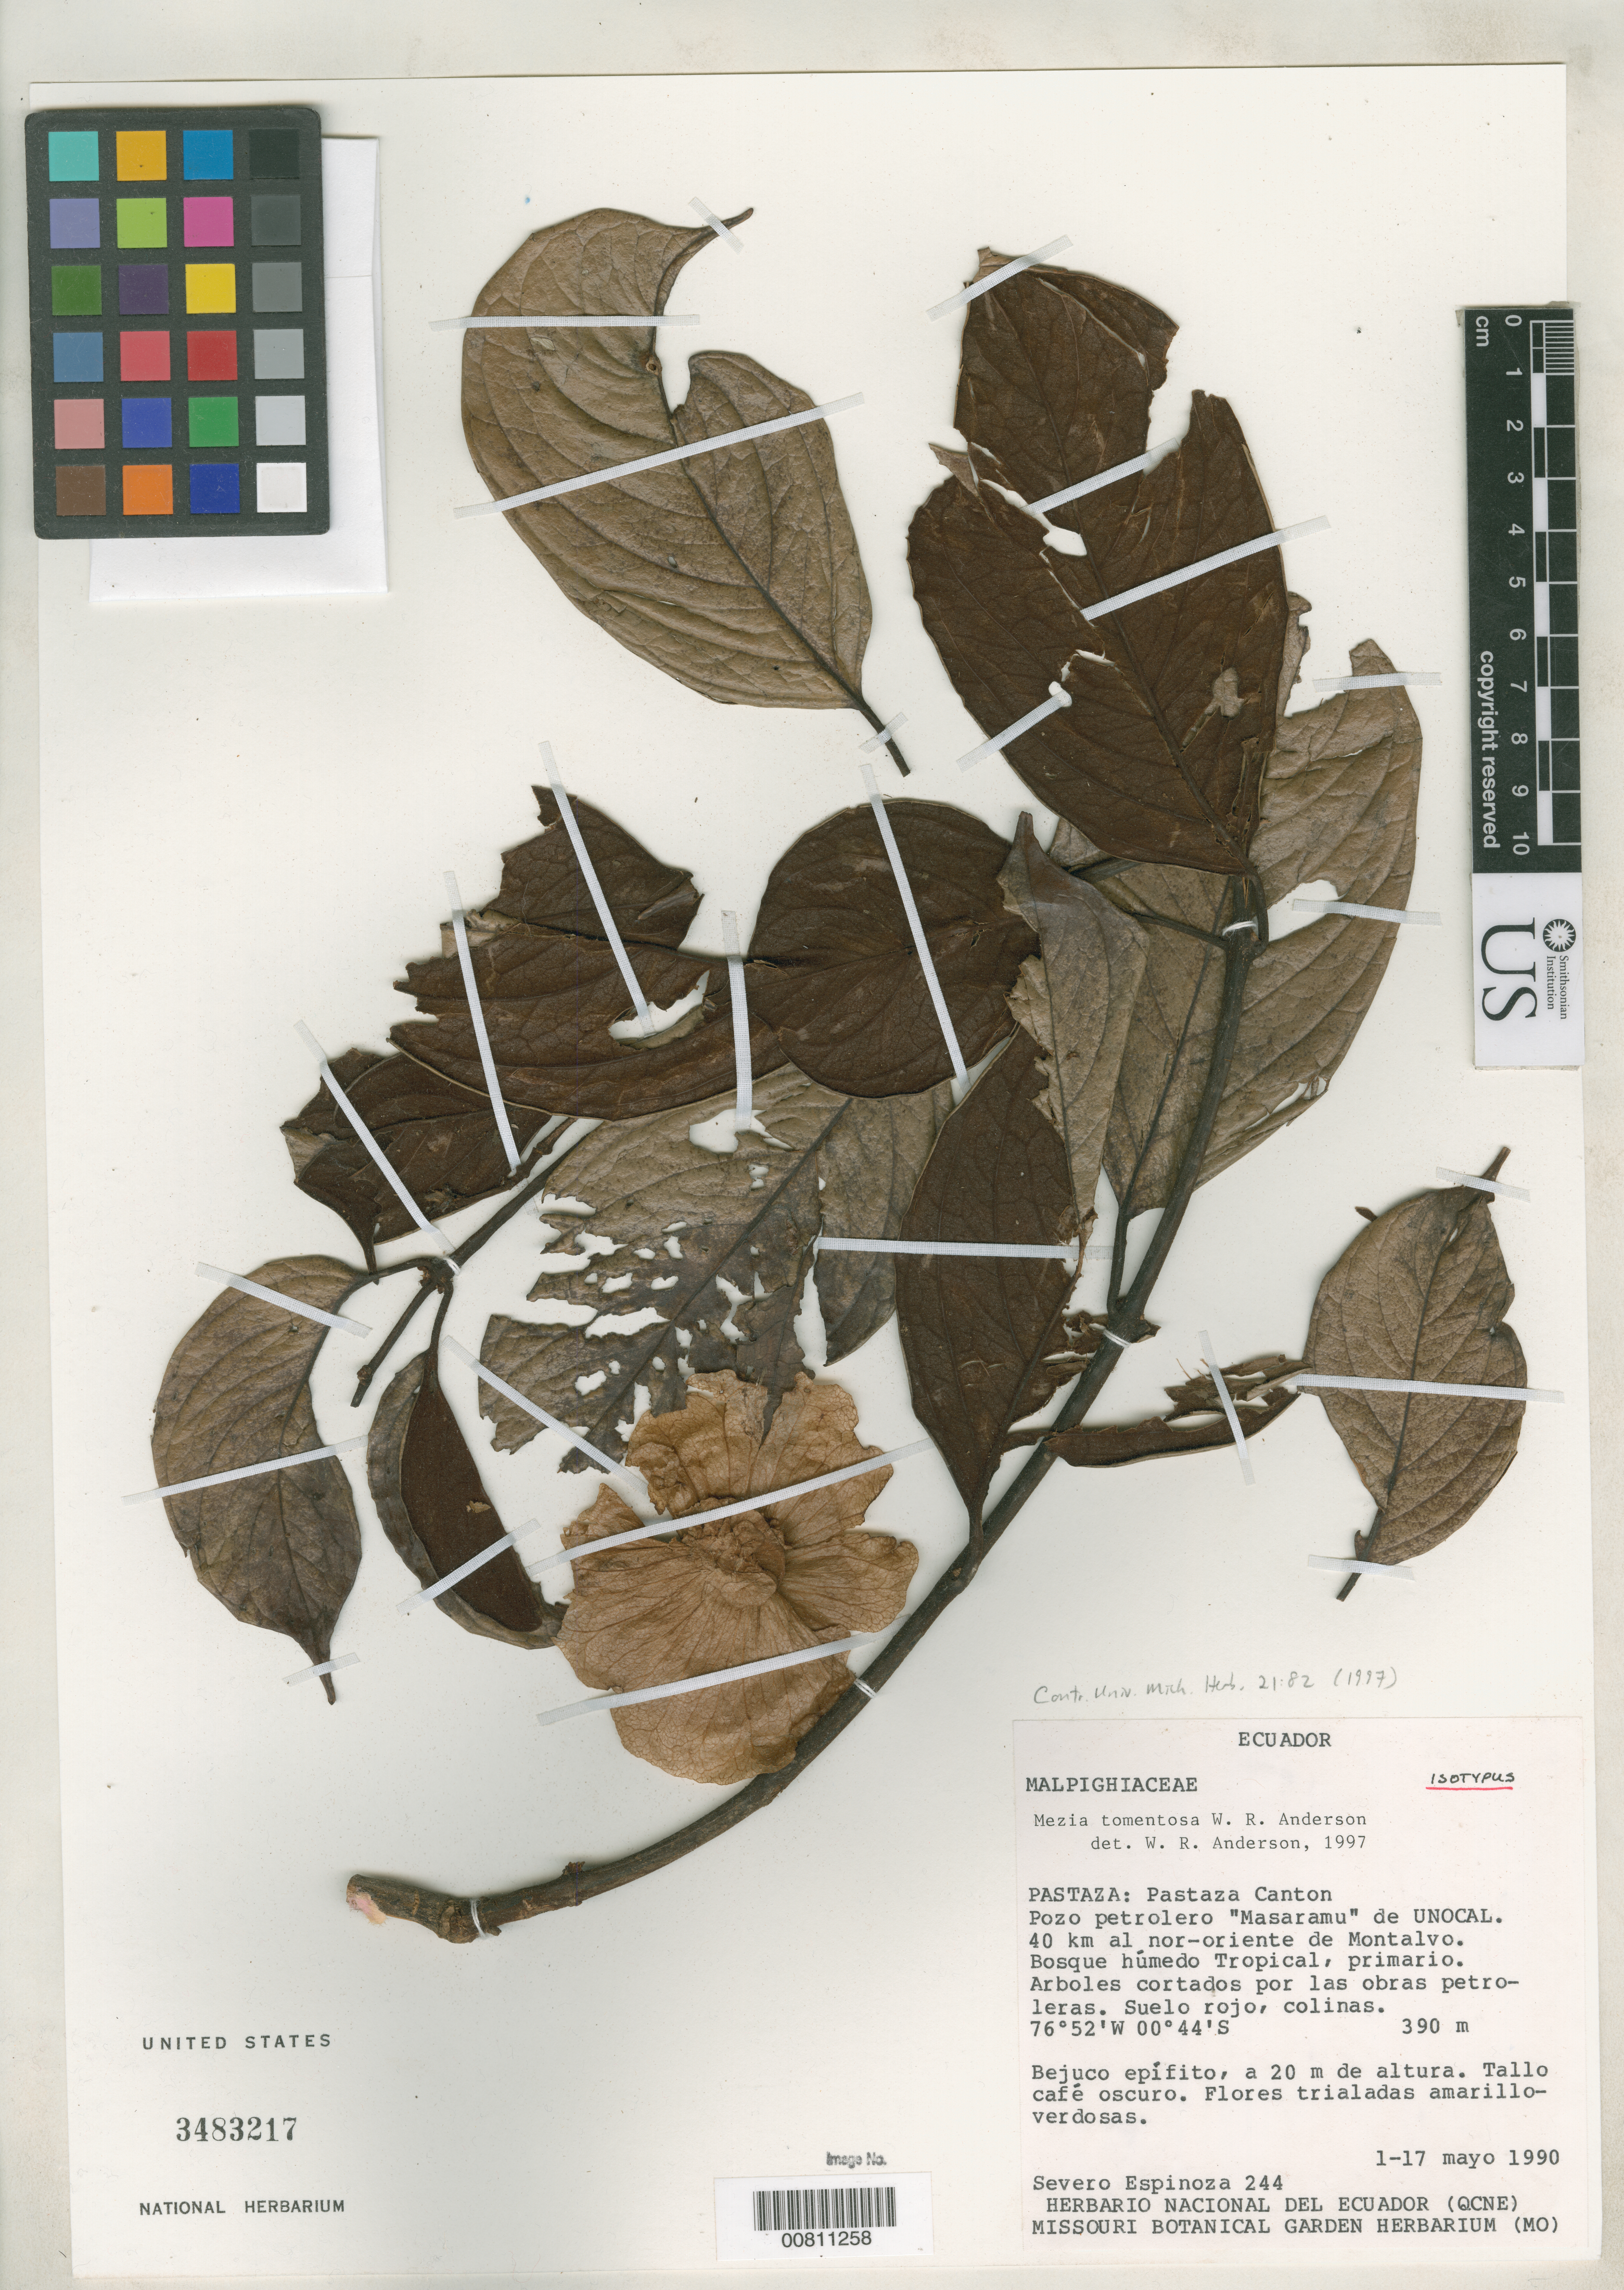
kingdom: Plantae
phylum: Tracheophyta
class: Magnoliopsida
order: Malpighiales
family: Malpighiaceae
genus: Mezia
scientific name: Mezia tomentosa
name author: W.R. Anderson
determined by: Anderson, W. R., (MICH), University of Michigan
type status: Isotype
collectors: S. Espinoza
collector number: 244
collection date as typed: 01 May 1990 to 17 May 1990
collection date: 1990-05-01/1990-05-17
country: Ecuador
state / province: Pastaza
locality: Pastaza Canton. Pozo petrolero "Masaramu" de UNOCAL. 40 km al nor-oriente de Montalvo.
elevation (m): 390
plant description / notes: Holotype at MICH.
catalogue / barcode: US 3483217